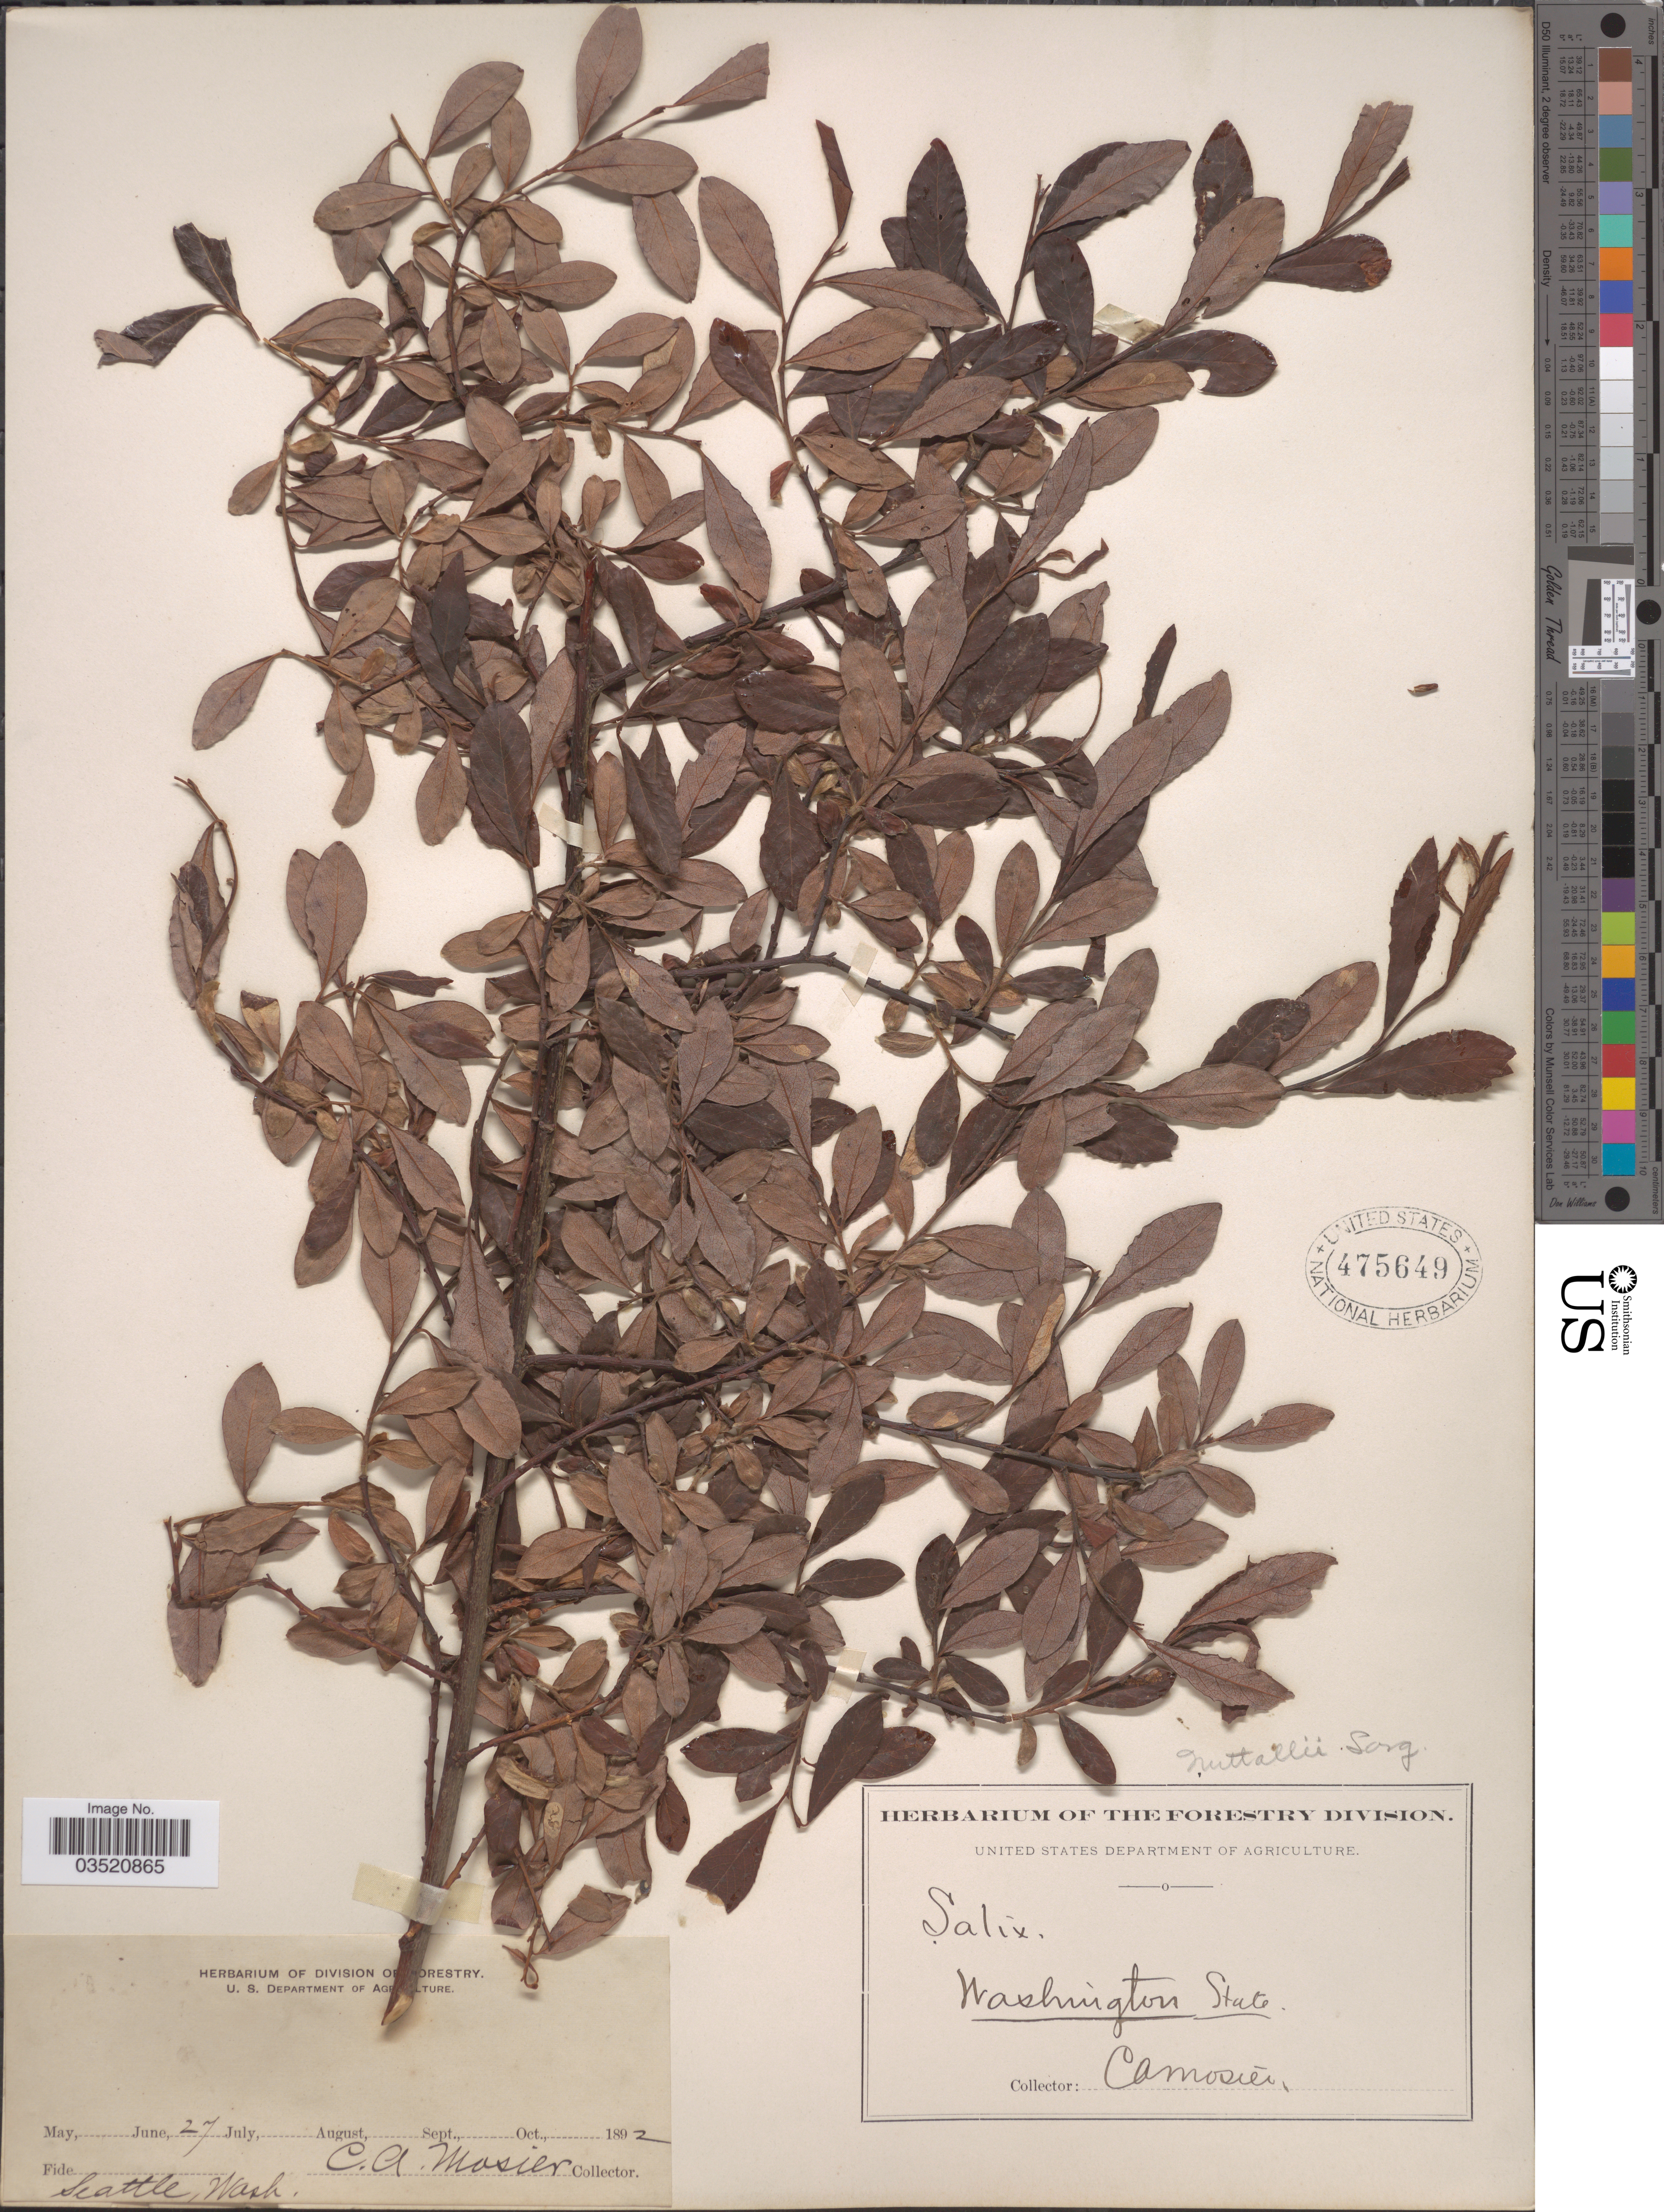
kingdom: Plantae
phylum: Tracheophyta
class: Magnoliopsida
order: Malpighiales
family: Salicaceae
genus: Salix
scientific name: Salix scouleriana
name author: Barratt ex Hook.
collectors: C. A. Mosier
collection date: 1892-06-27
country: United States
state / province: Washington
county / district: King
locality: Seattle.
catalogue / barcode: US 475649